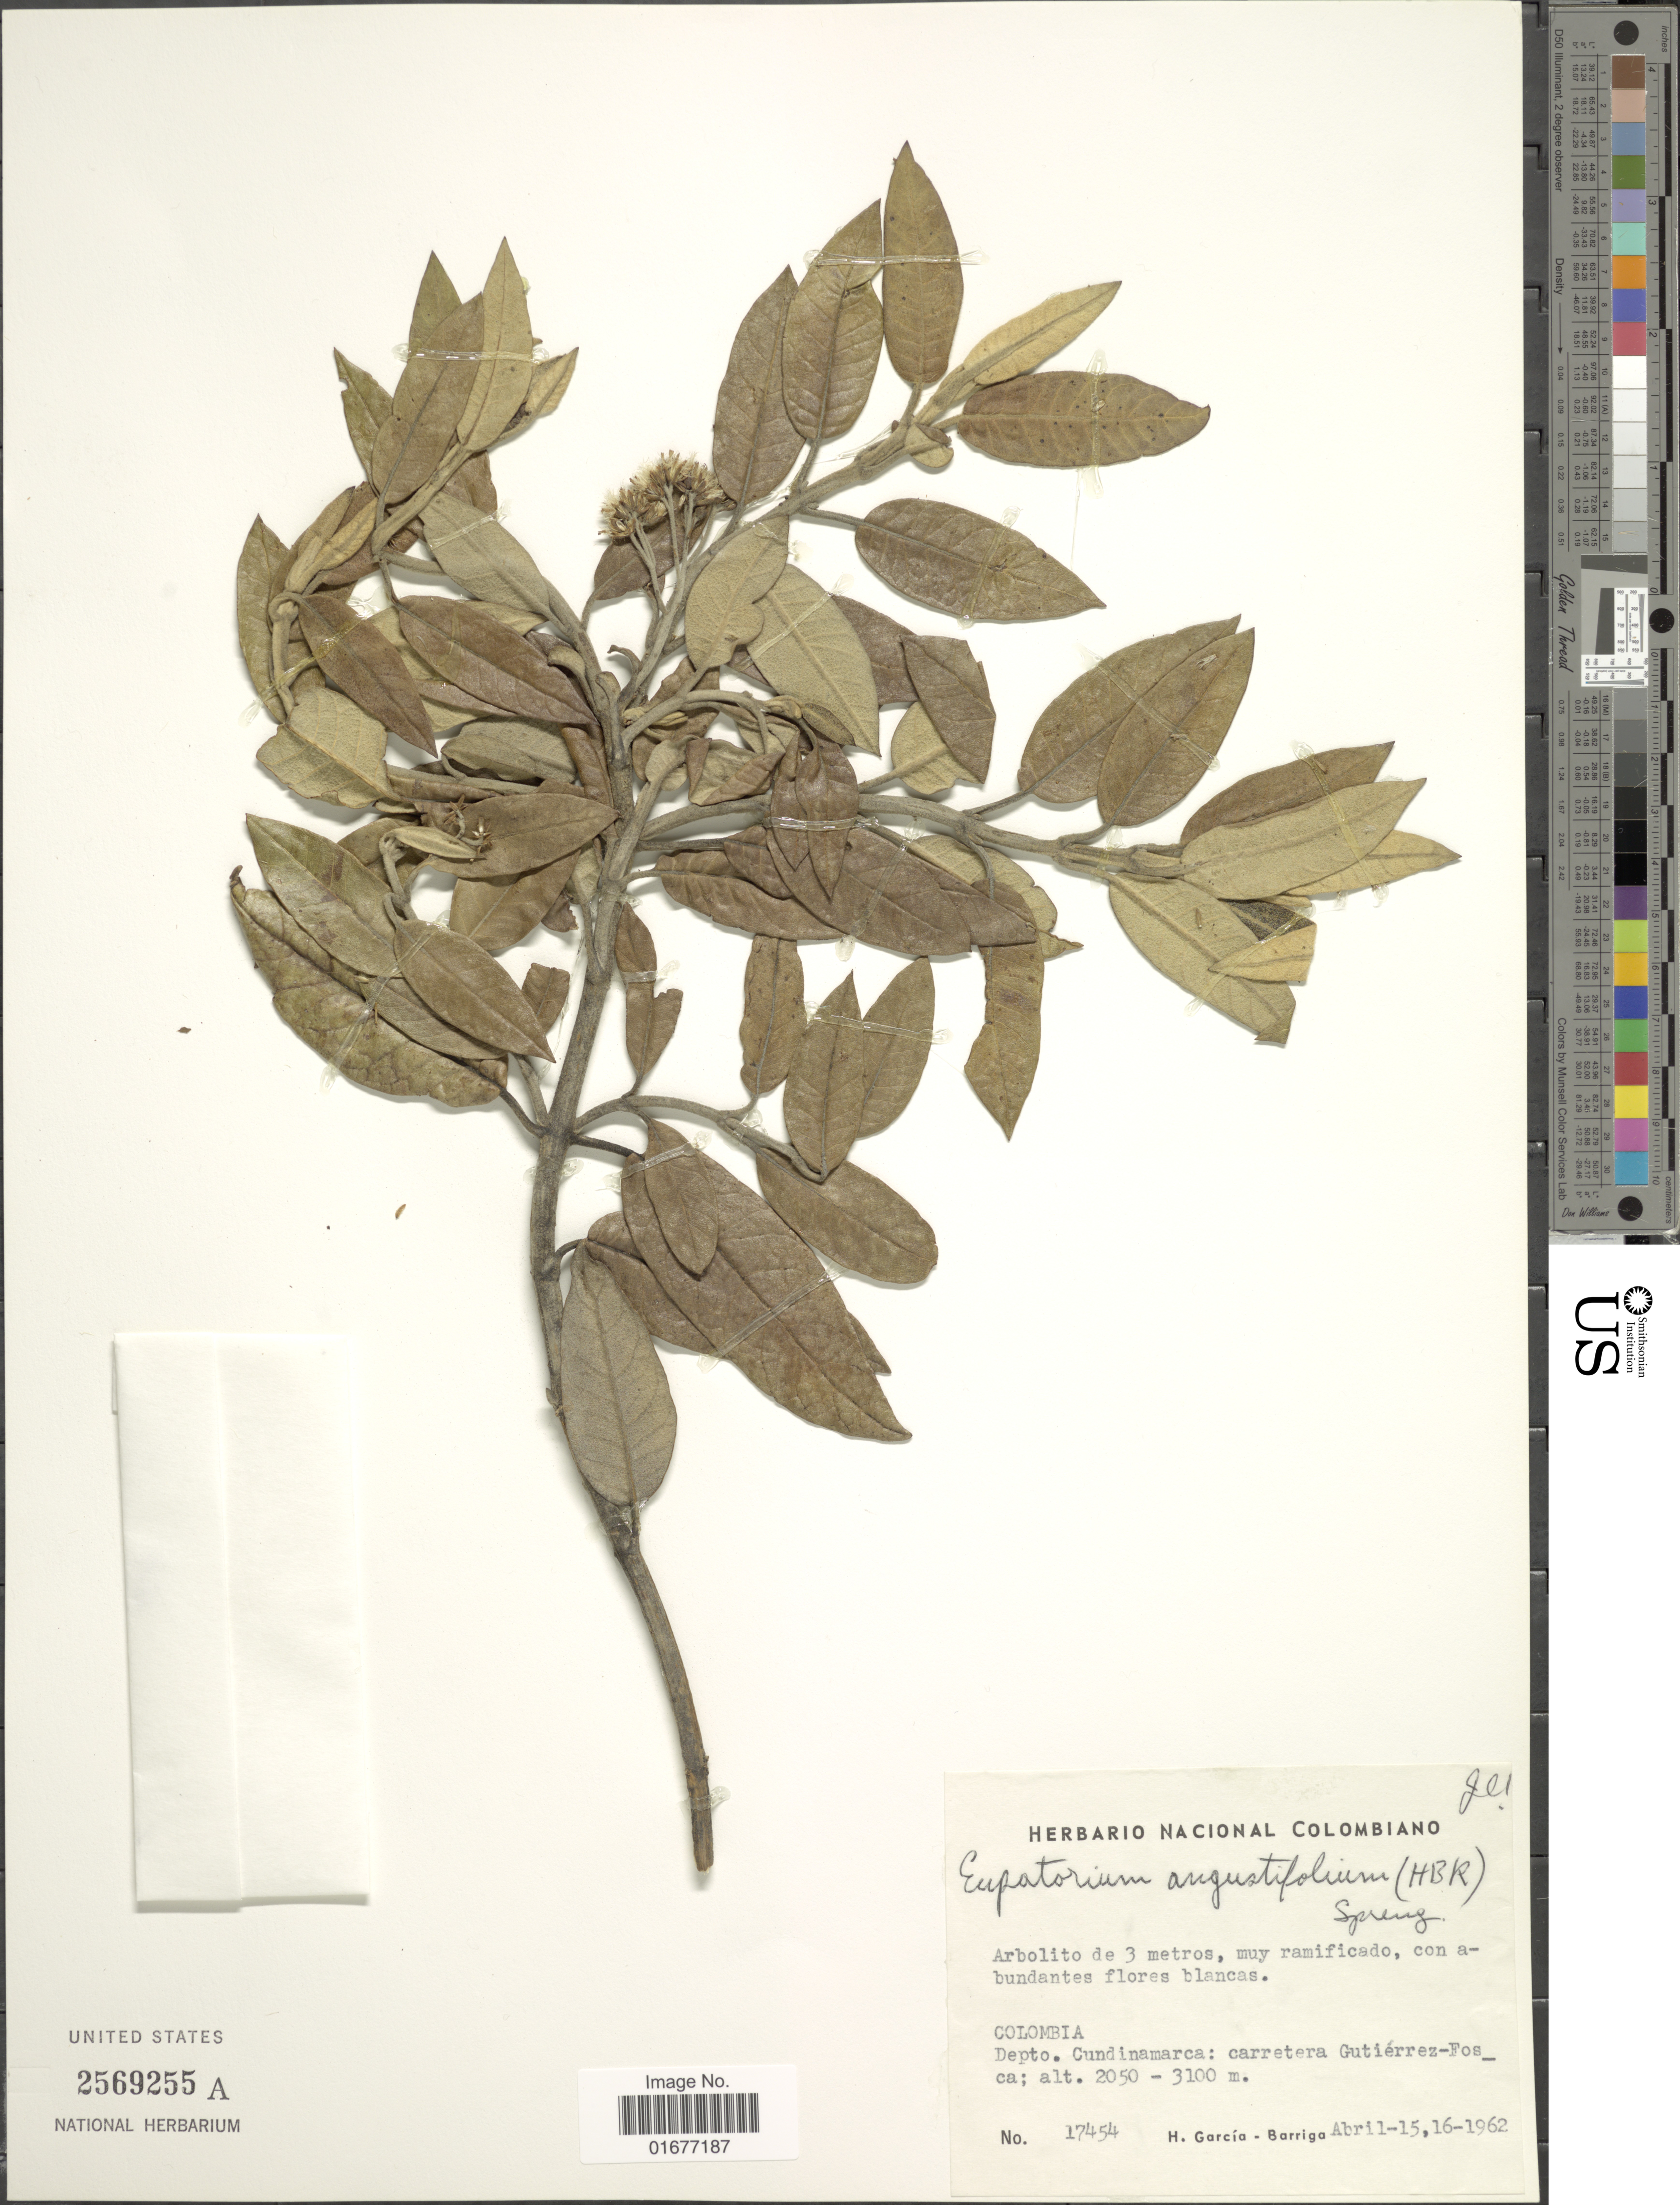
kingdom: Plantae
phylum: Tracheophyta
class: Magnoliopsida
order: Asterales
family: Asteraceae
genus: Ageratina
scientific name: Ageratina angustifolia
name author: (Kunth) R.M. King & H. Rob.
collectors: H. García Barriga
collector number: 17454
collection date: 1962-04-15/1962-04-16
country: Colombia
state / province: Cundinamarca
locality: Carretera Gutierrez- Fos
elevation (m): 2050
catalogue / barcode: US 2569255A